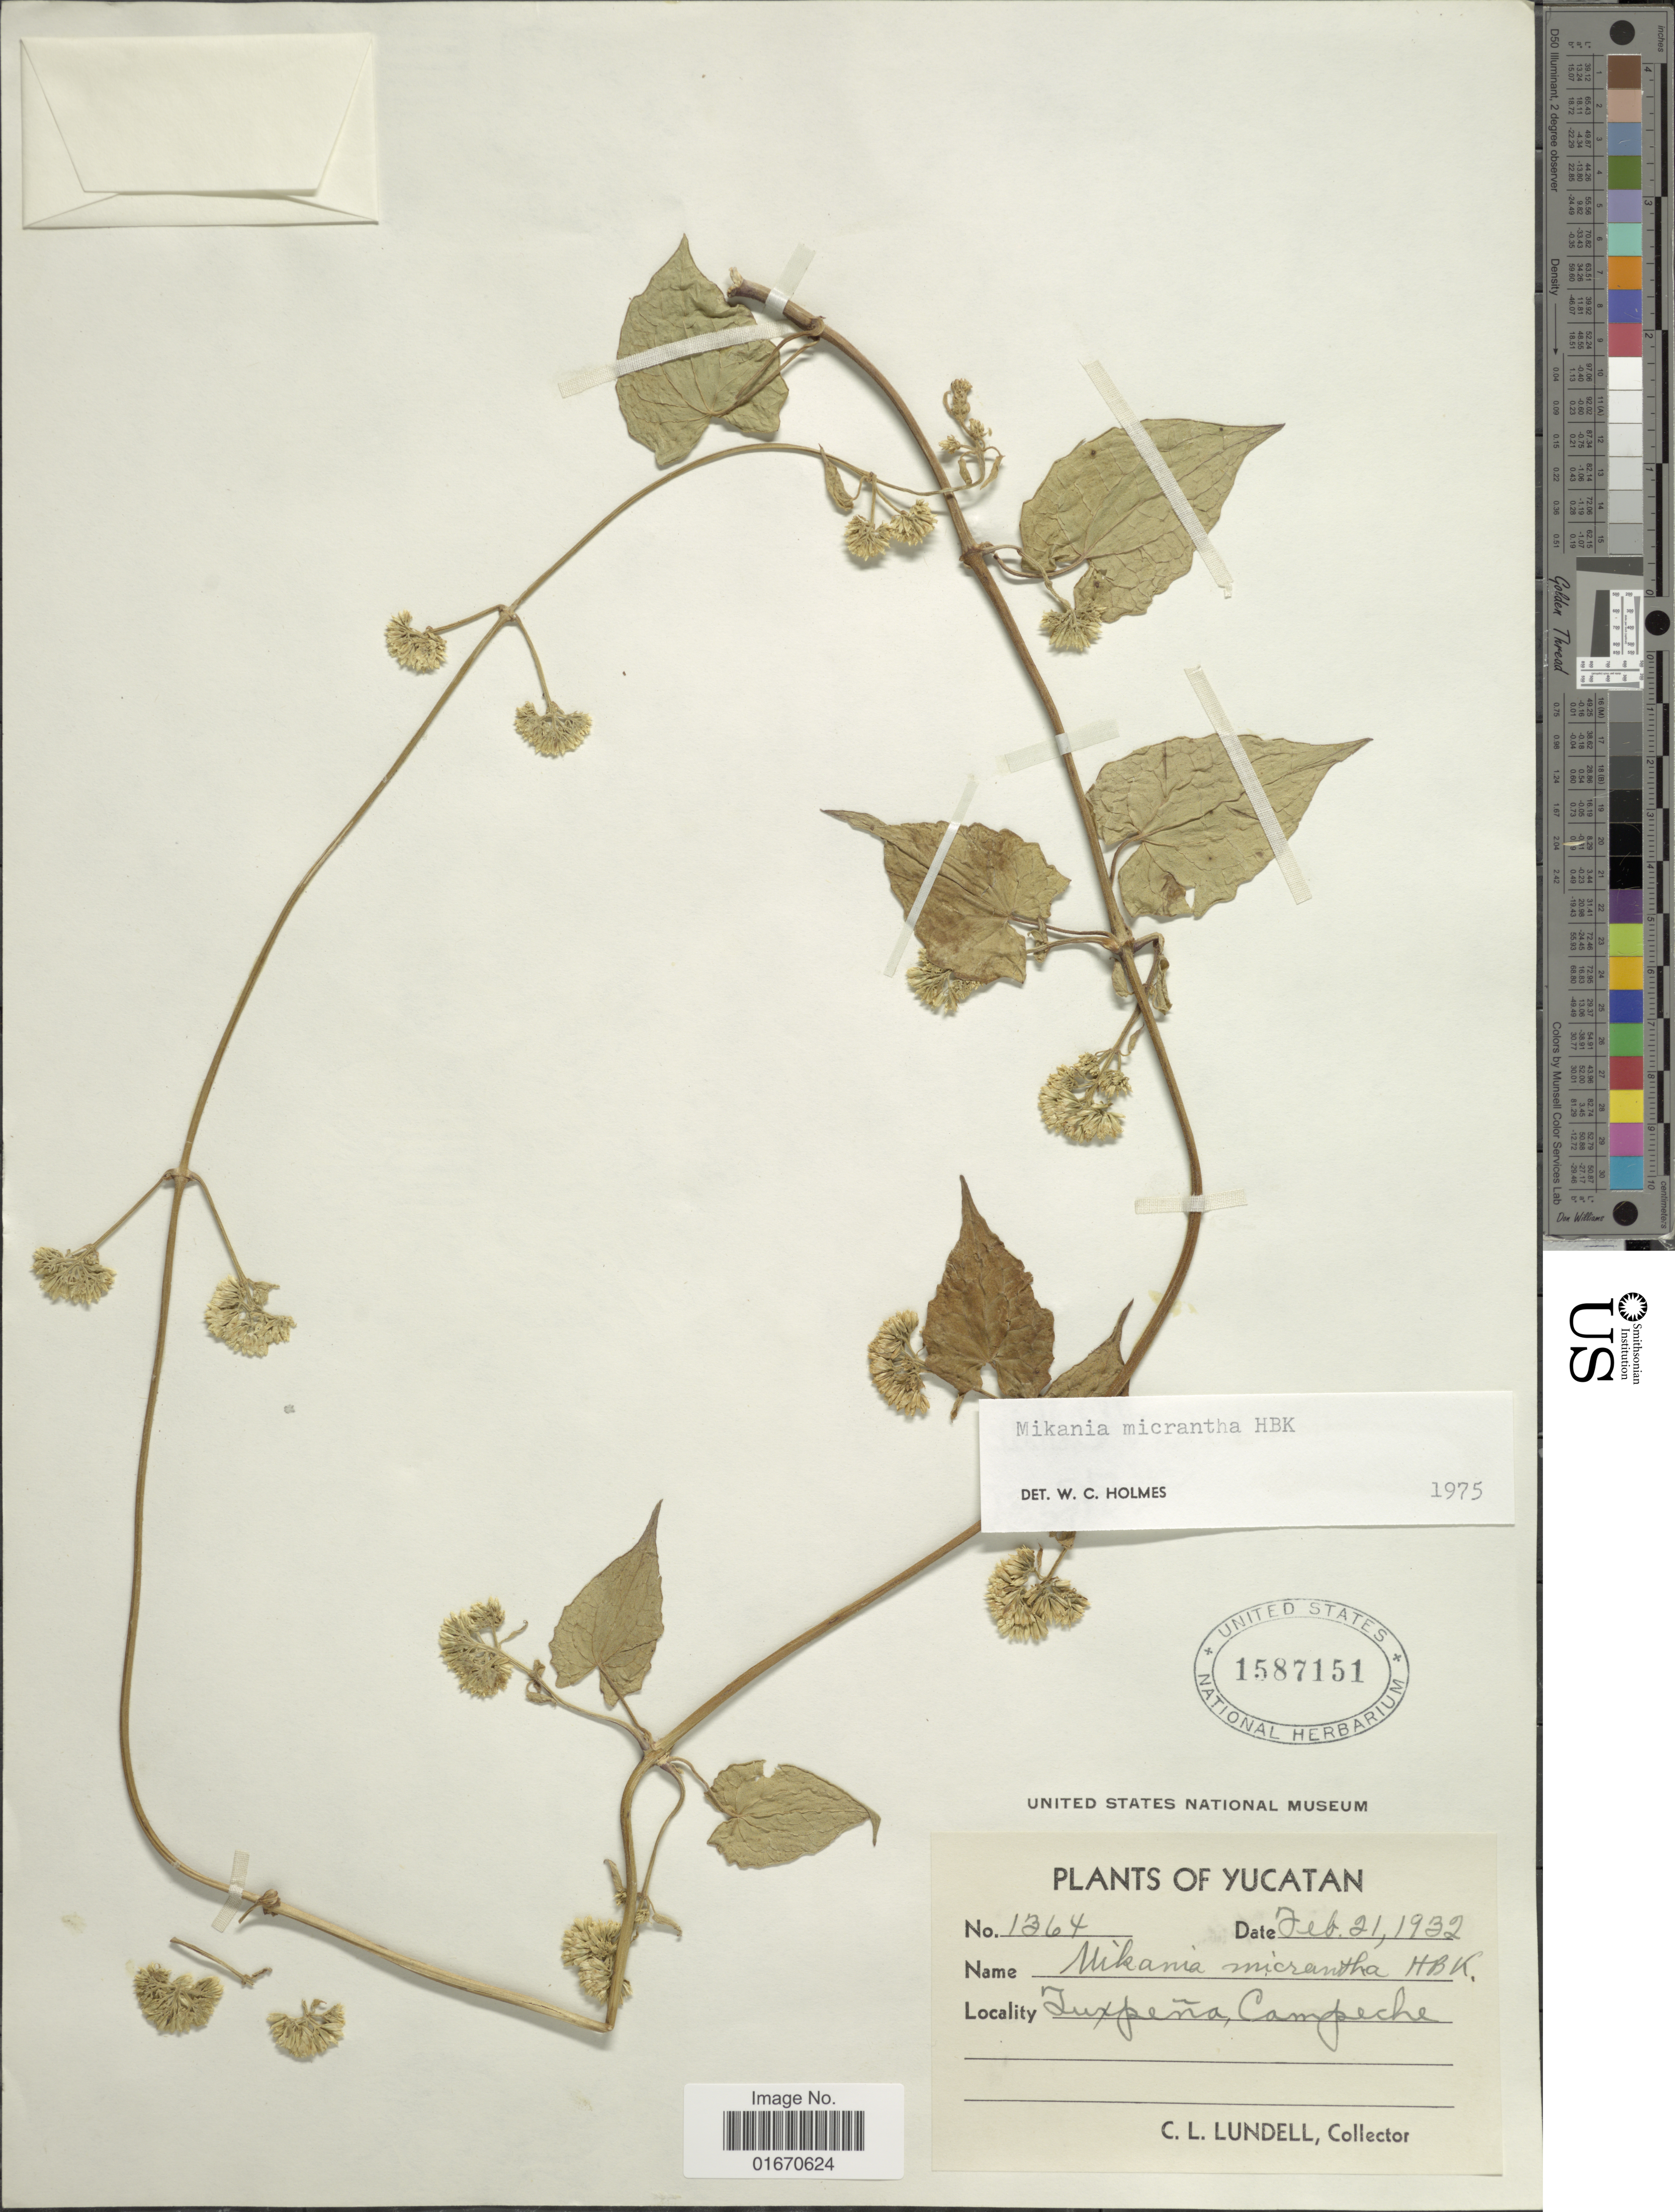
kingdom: Plantae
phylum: Tracheophyta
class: Magnoliopsida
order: Asterales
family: Asteraceae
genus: Mikania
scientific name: Mikania micrantha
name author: Kunth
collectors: C. L. Lundell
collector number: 1364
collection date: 1932-02-21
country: Mexico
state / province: Yucatán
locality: Tuxpena, Campeche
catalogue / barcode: US 1587151